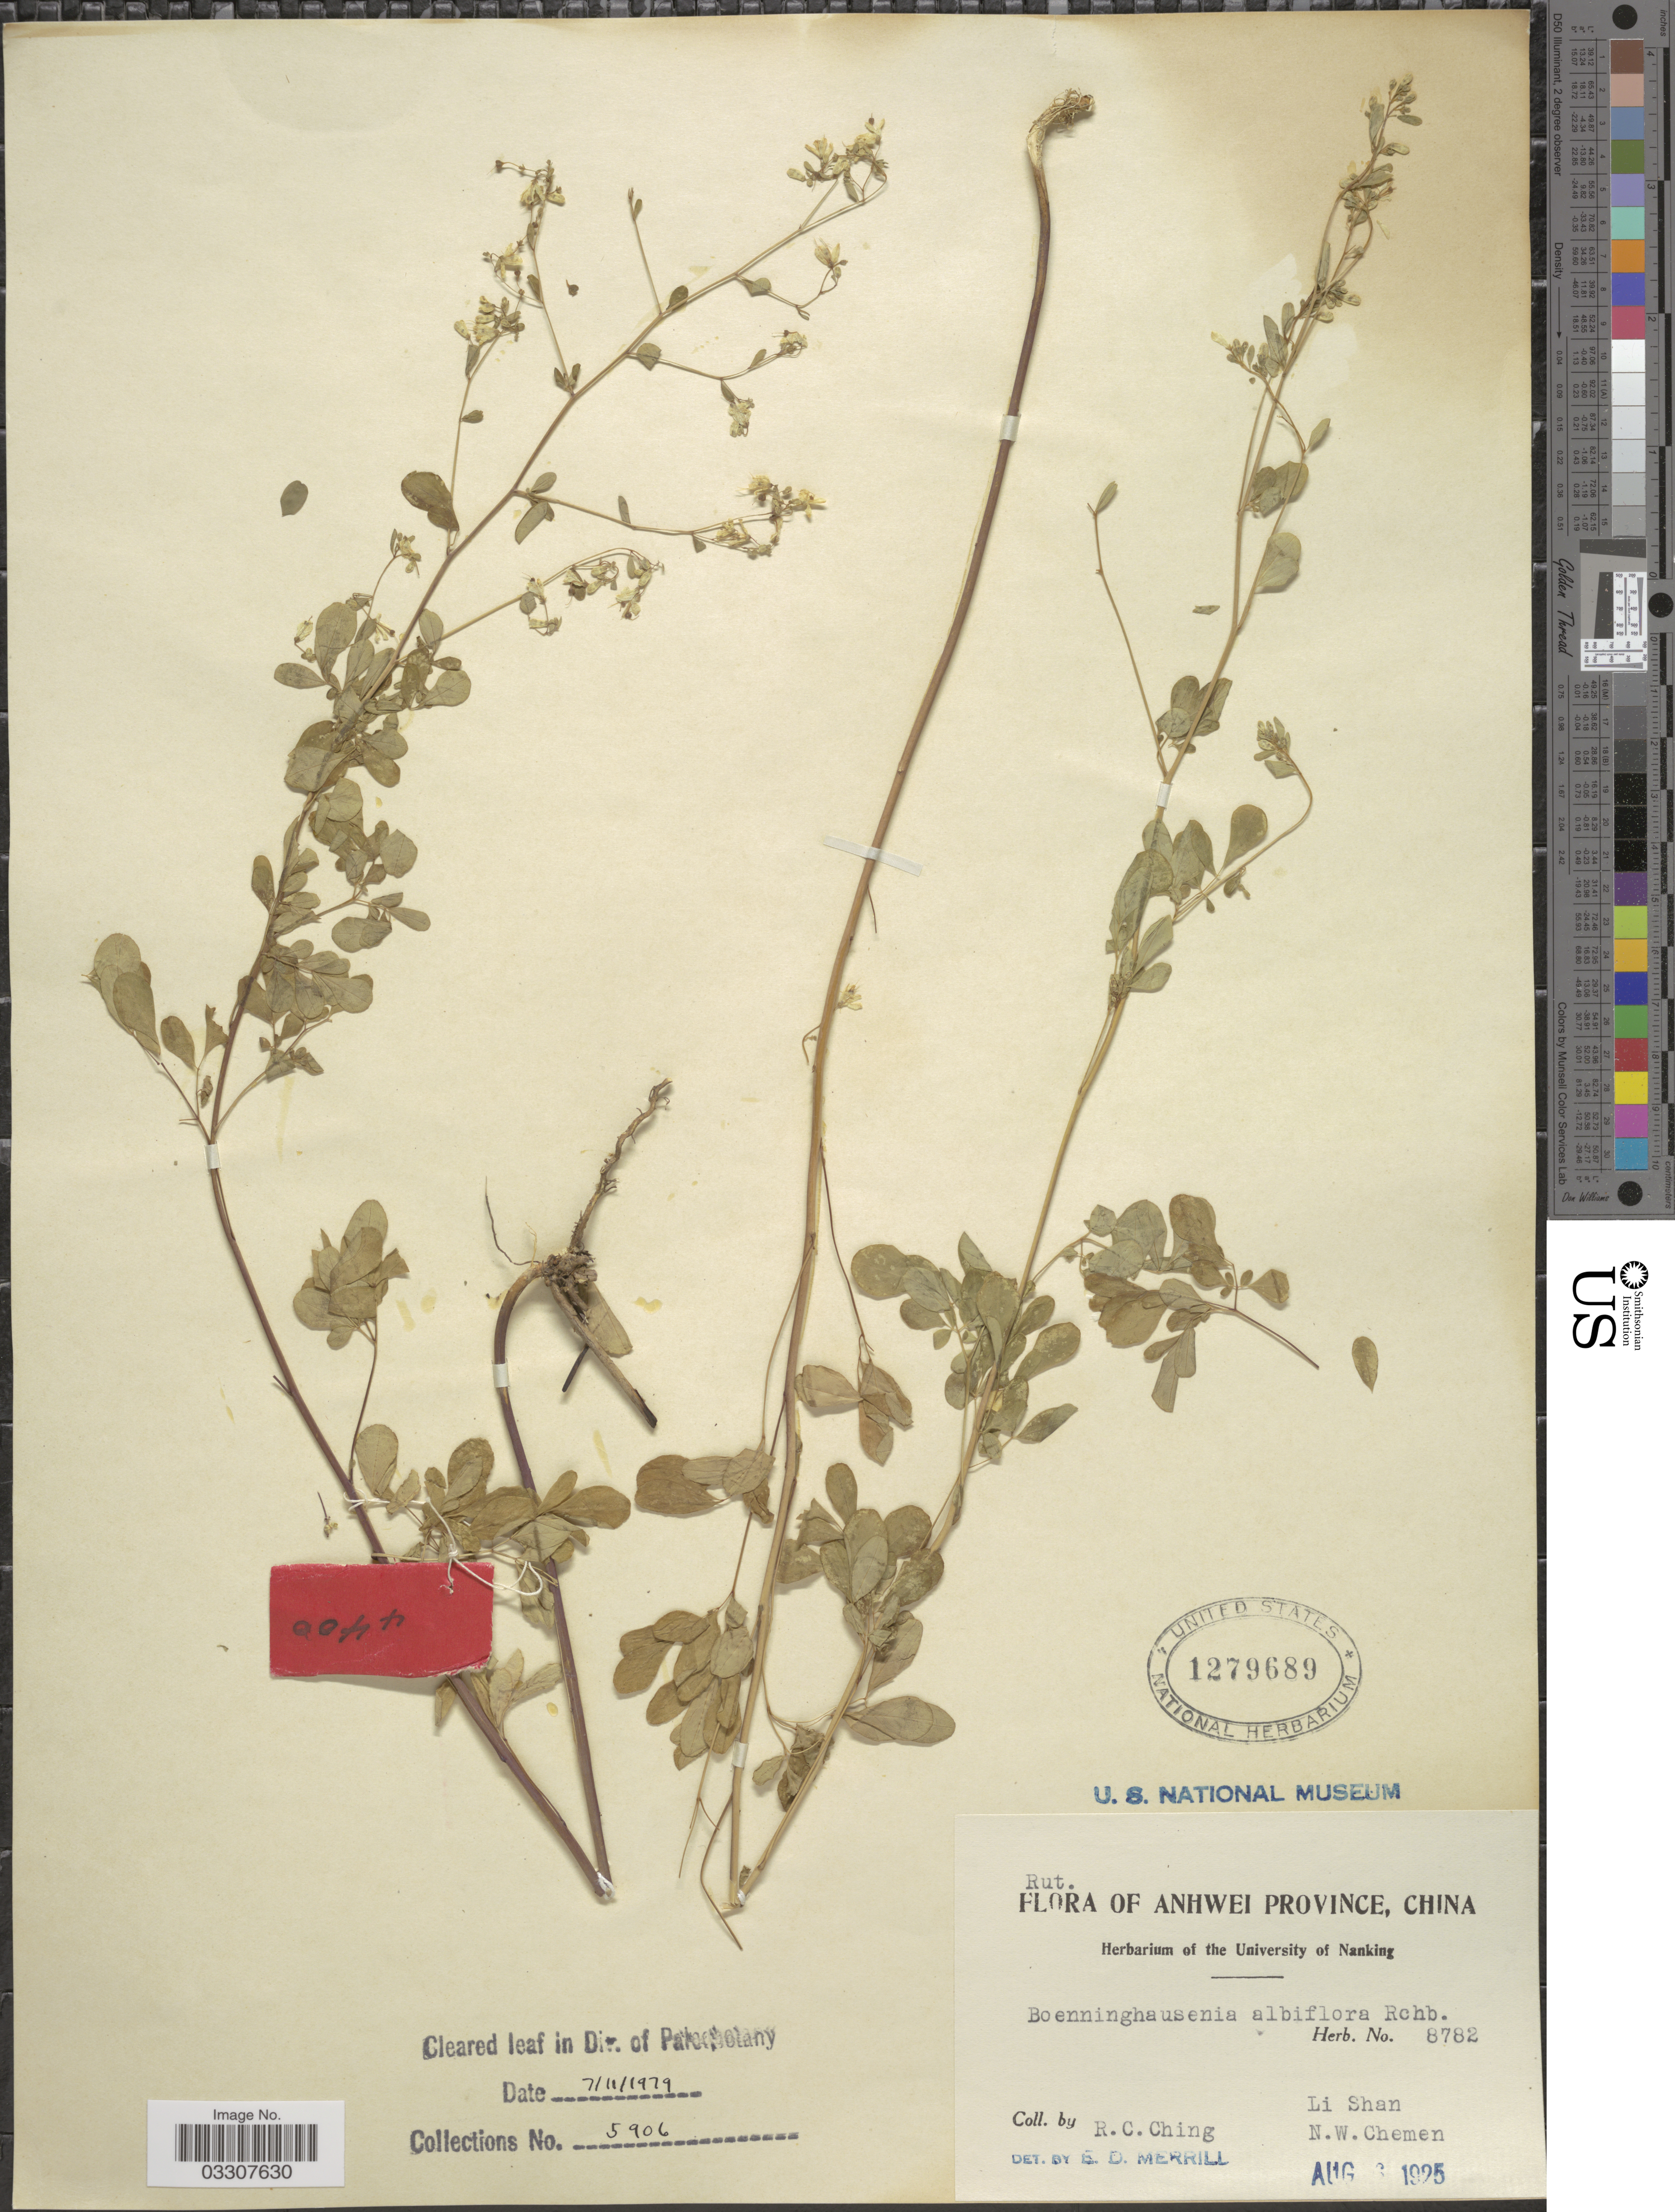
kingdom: Plantae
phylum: Tracheophyta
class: Magnoliopsida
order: Sapindales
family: Rutaceae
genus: Boenninghausenia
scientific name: Boenninghausenia albiflora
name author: (Hook.) Meisn.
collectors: R. C. Ching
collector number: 8782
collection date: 1925-08-06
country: China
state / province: Anhui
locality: Anhwei Province. Li Shan, N.W. Chemen.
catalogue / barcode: US 1279689